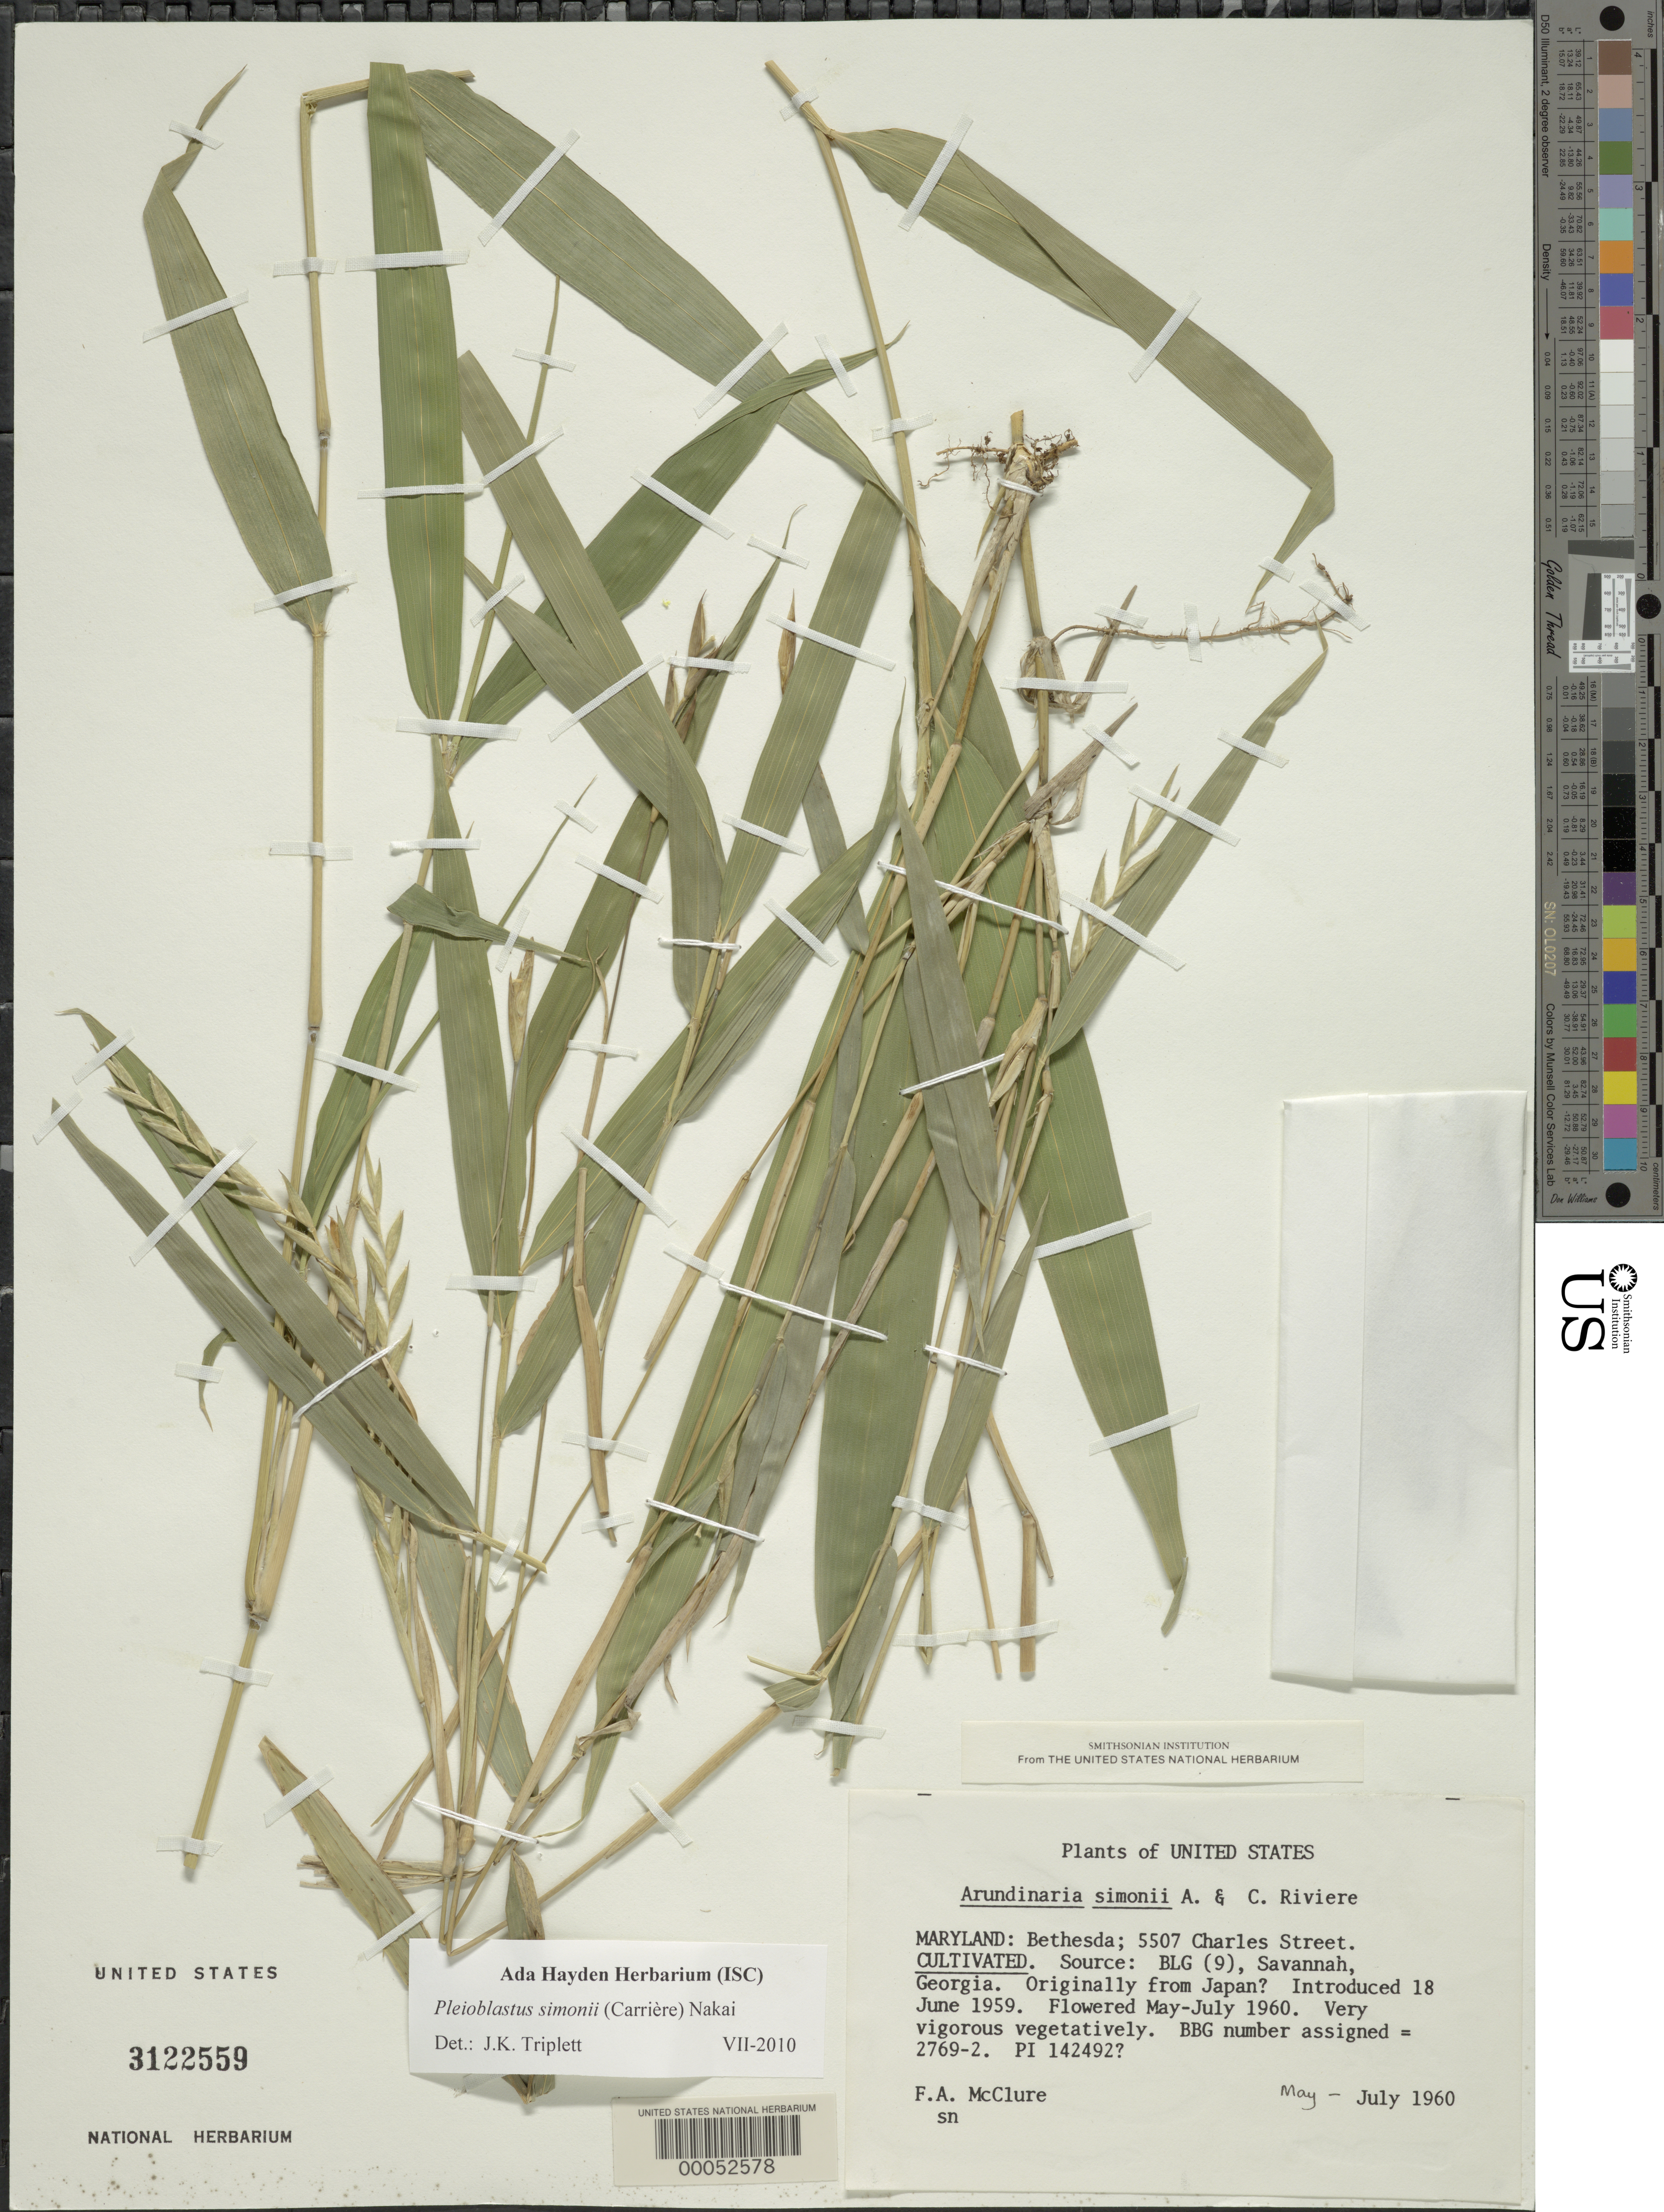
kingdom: Plantae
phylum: Tracheophyta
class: Liliopsida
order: Poales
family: Poaceae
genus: Pleioblastus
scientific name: Pleioblastus simonii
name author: (Carrière) Nakai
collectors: F. A. McClure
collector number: BBG 2769-2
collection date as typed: May 1960 to -- Jul 1960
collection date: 1960-05/1960-07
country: United States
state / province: Maryland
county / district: Montgomery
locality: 5507 Charles Street, Bethesda (McClure's garden)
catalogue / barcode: US 3122559